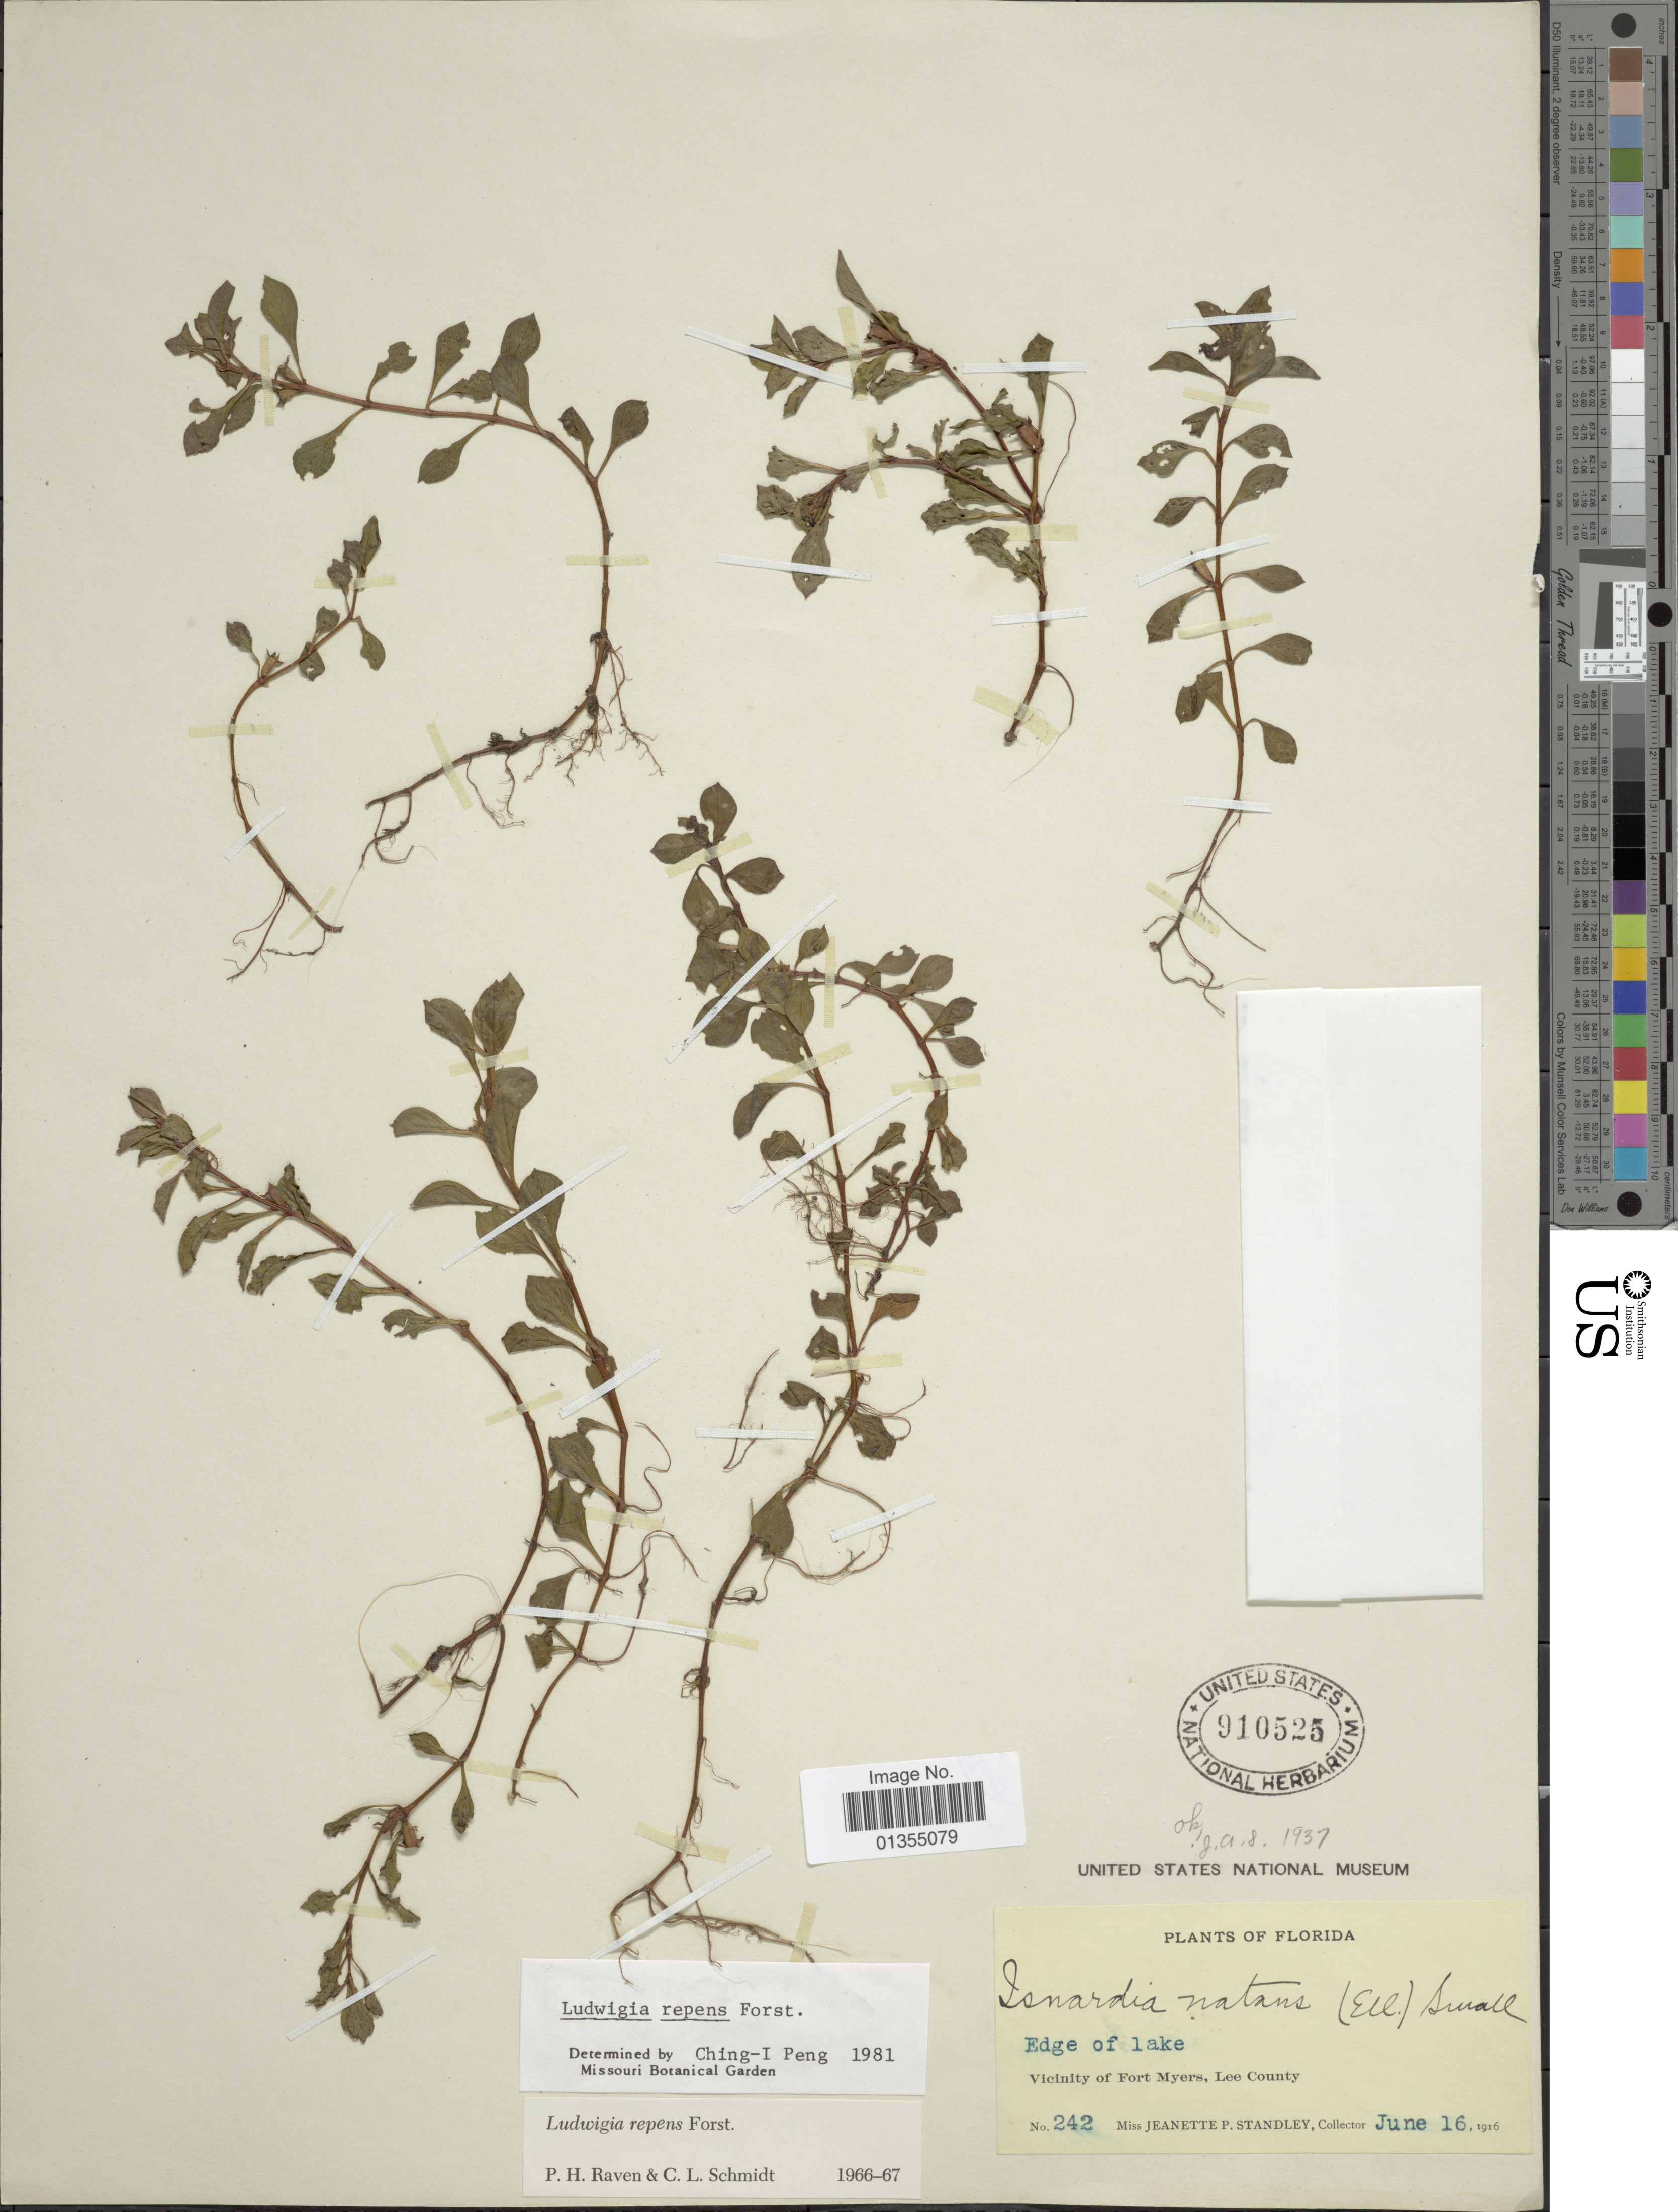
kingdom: Plantae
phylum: Tracheophyta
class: Magnoliopsida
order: Myrtales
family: Onagraceae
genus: Ludwigia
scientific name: Ludwigia repens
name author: J.R. Forst.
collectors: J. P. Standley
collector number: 242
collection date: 1916-06-16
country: United States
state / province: Florida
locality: Vicinity of Fort Myers, Lee County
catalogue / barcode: US 910525